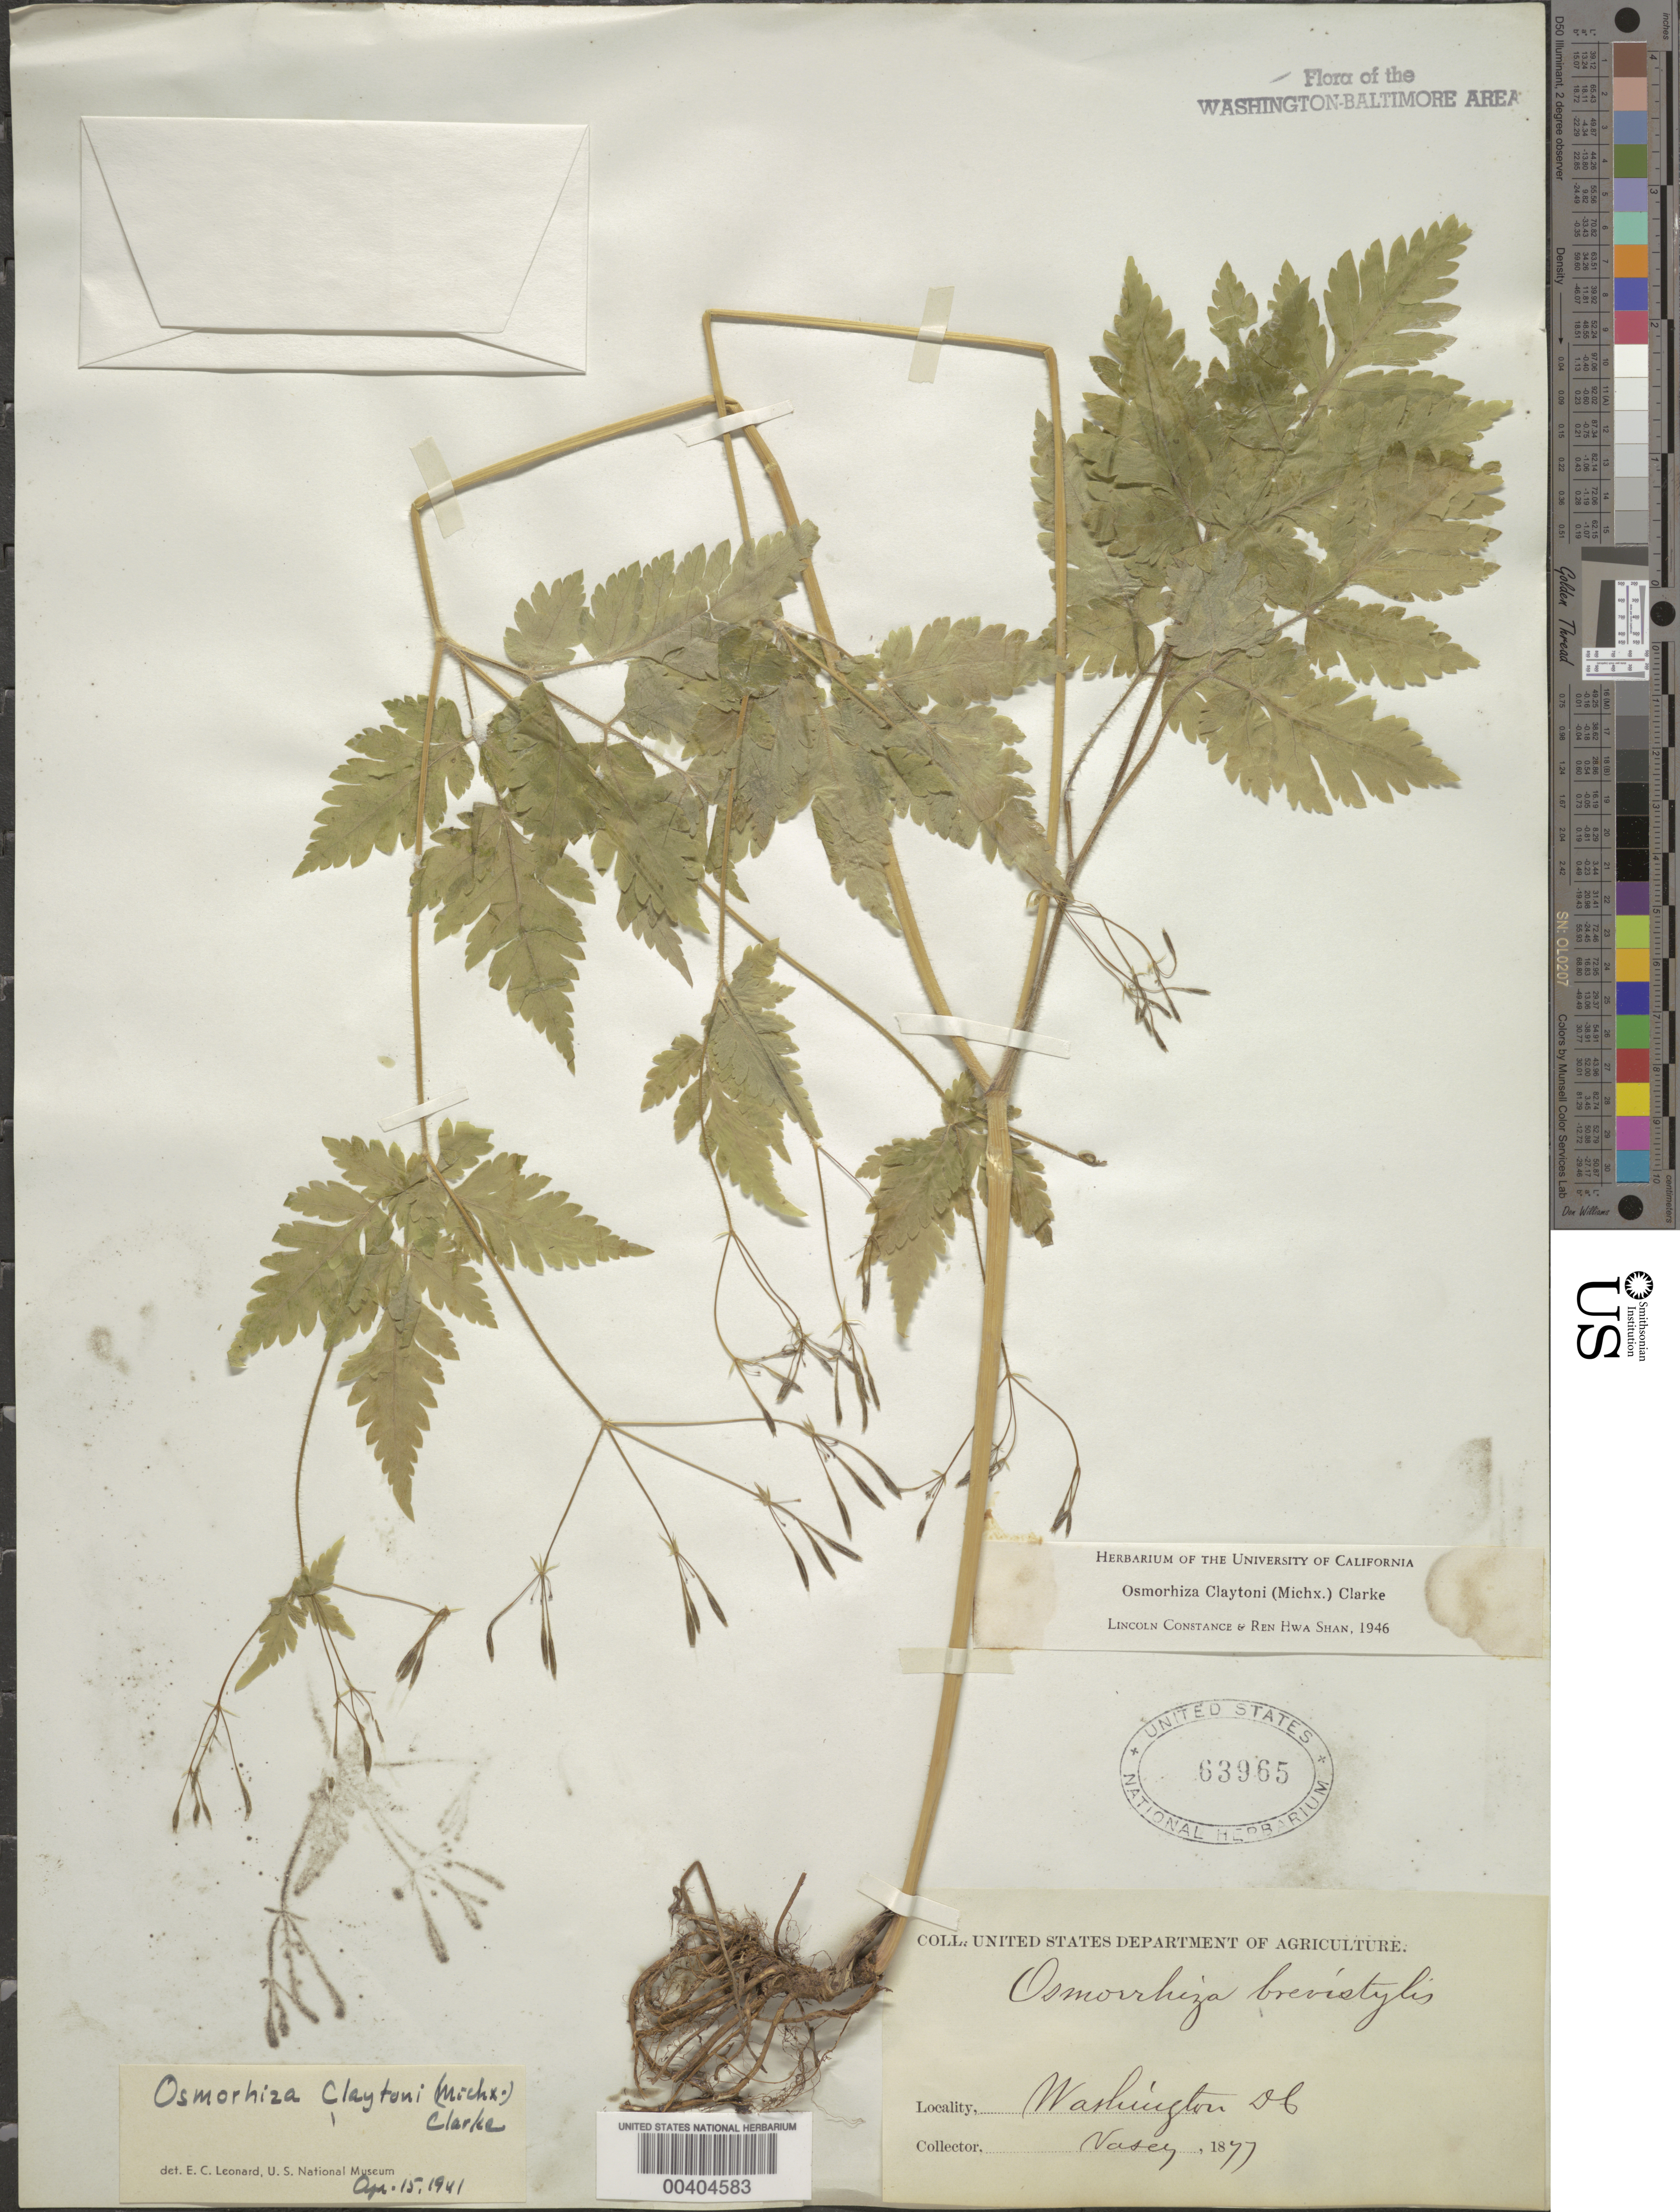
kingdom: Plantae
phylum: Tracheophyta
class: Magnoliopsida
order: Apiales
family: Apiaceae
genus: Osmorhiza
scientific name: Osmorhiza claytonii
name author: (Michx.) C.B. Clarke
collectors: G. Vasey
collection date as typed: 1877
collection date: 1877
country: United States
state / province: District of Columbia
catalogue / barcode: US 63965